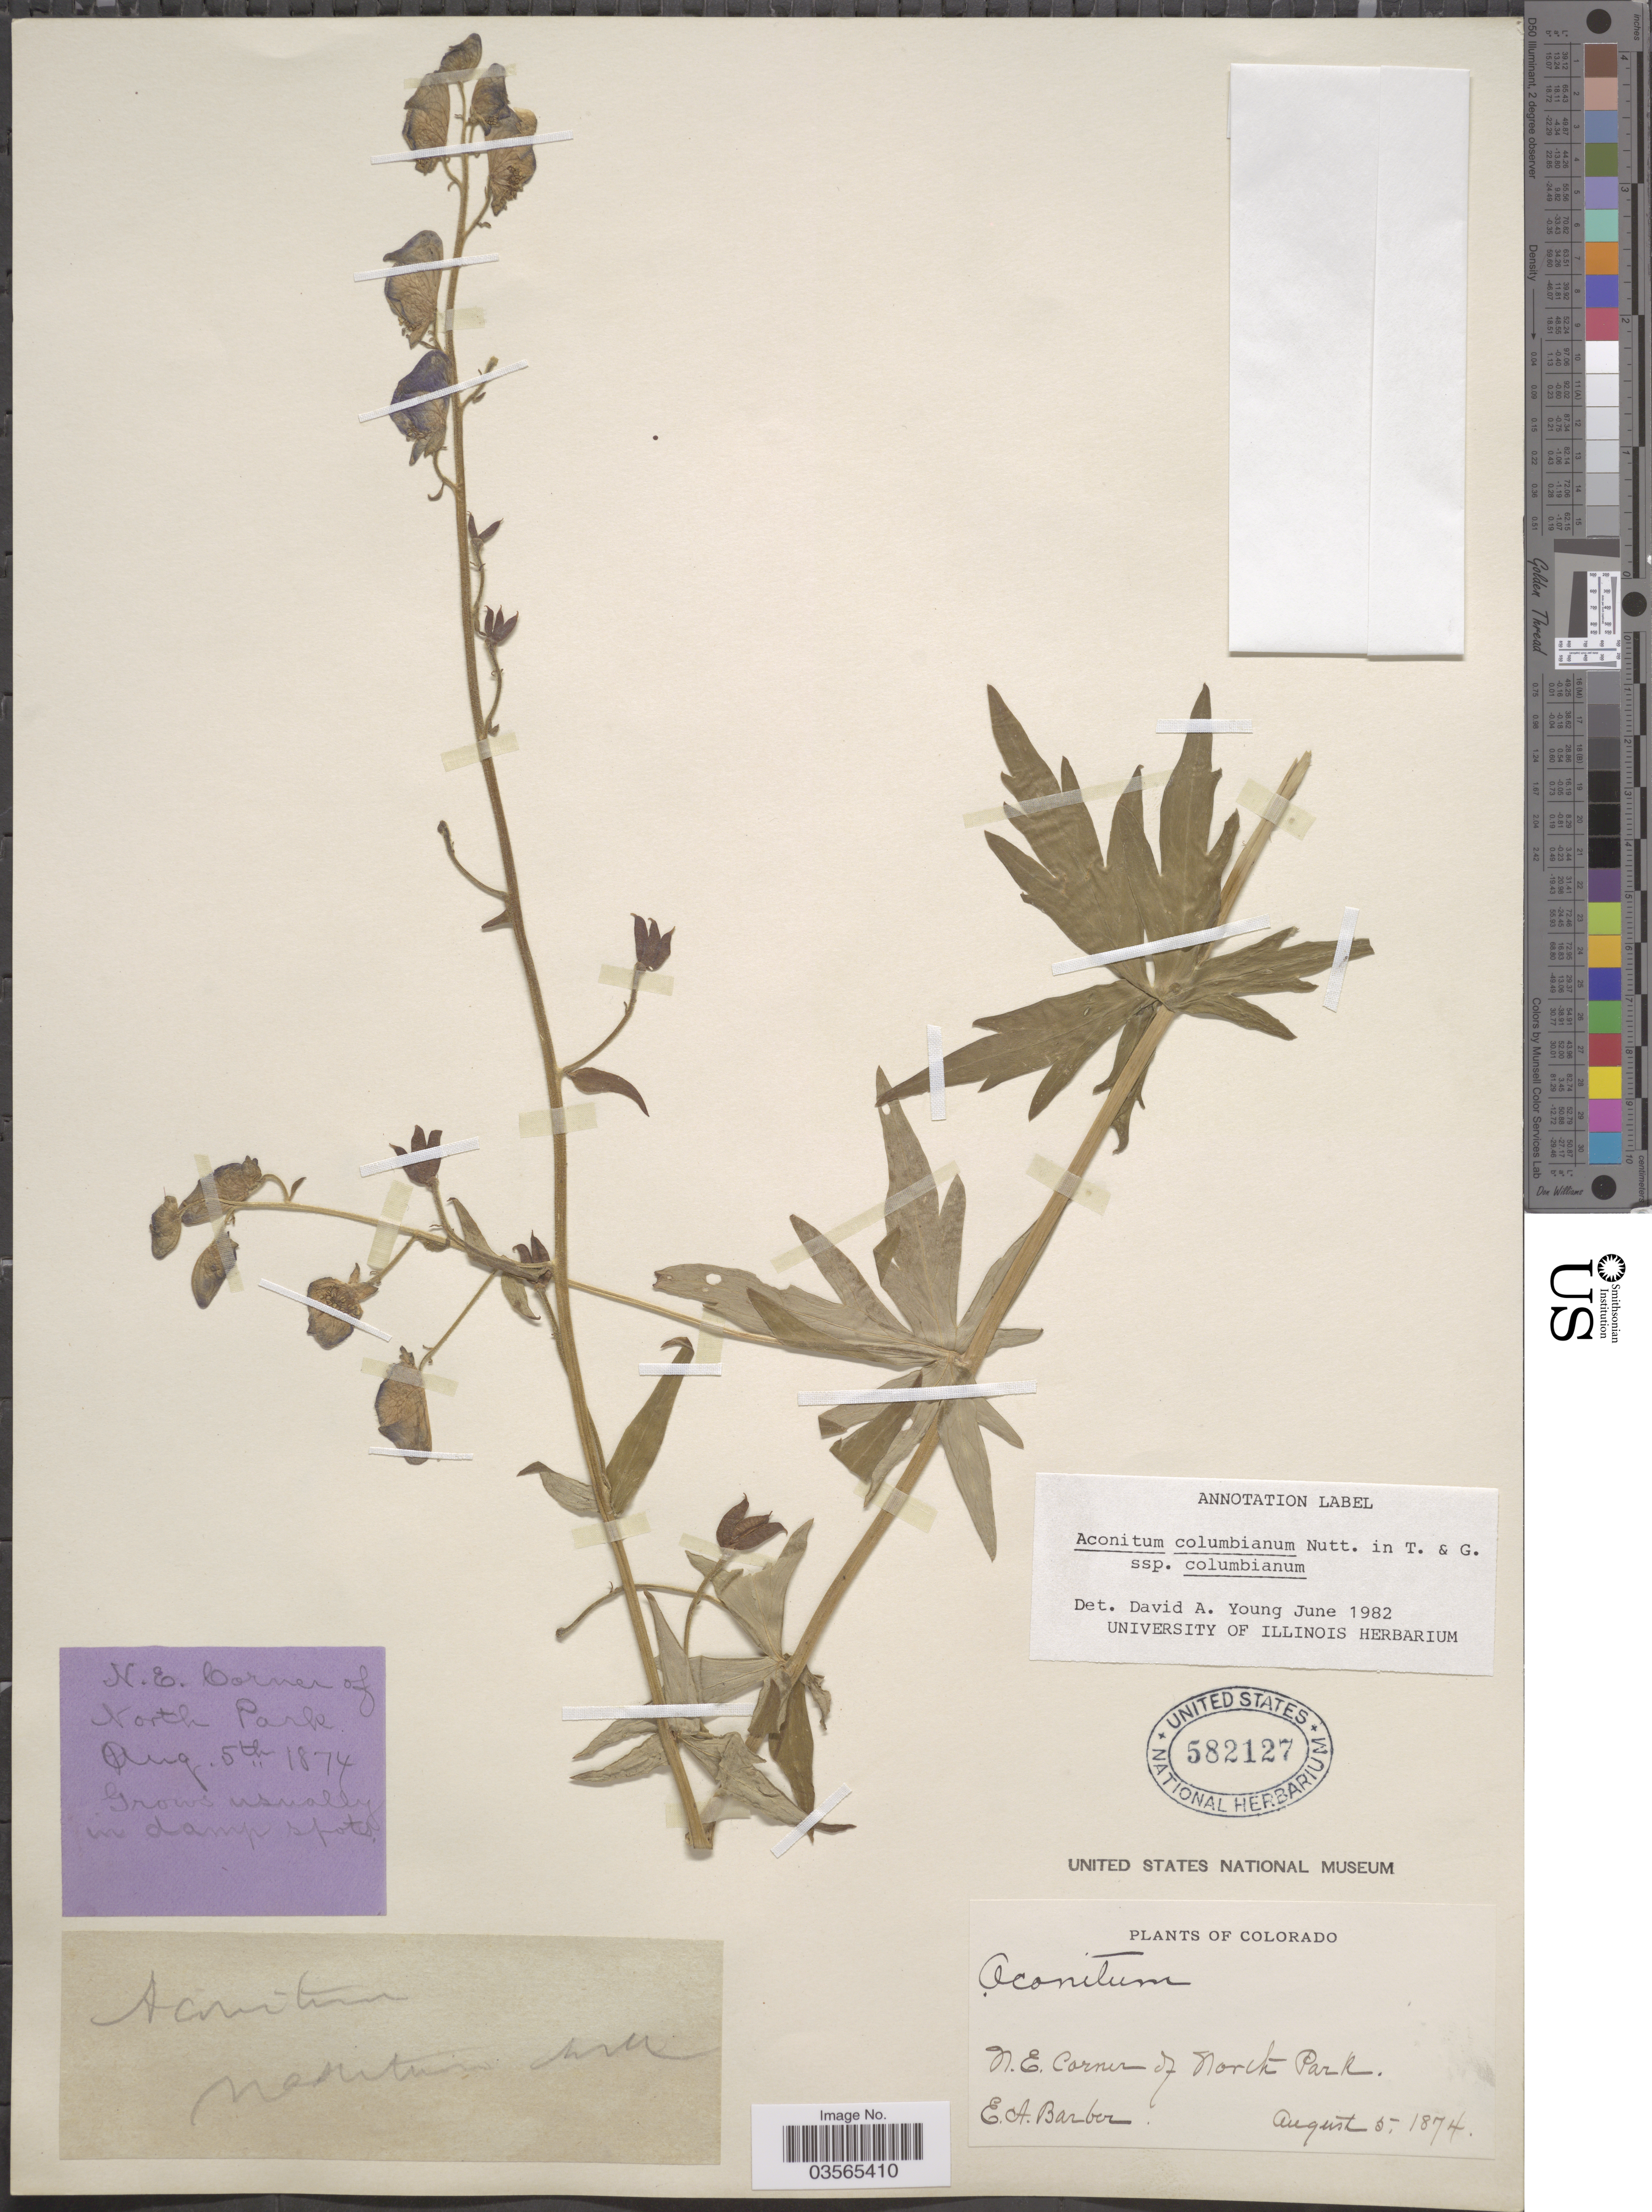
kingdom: Plantae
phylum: Tracheophyta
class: Magnoliopsida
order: Ranunculales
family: Ranunculaceae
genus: Aconitum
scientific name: Aconitum columbianum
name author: Nutt.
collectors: E. Barber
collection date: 1874-08-05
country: United States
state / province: Colorado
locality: N. E. corner of North Park.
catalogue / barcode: US 582127